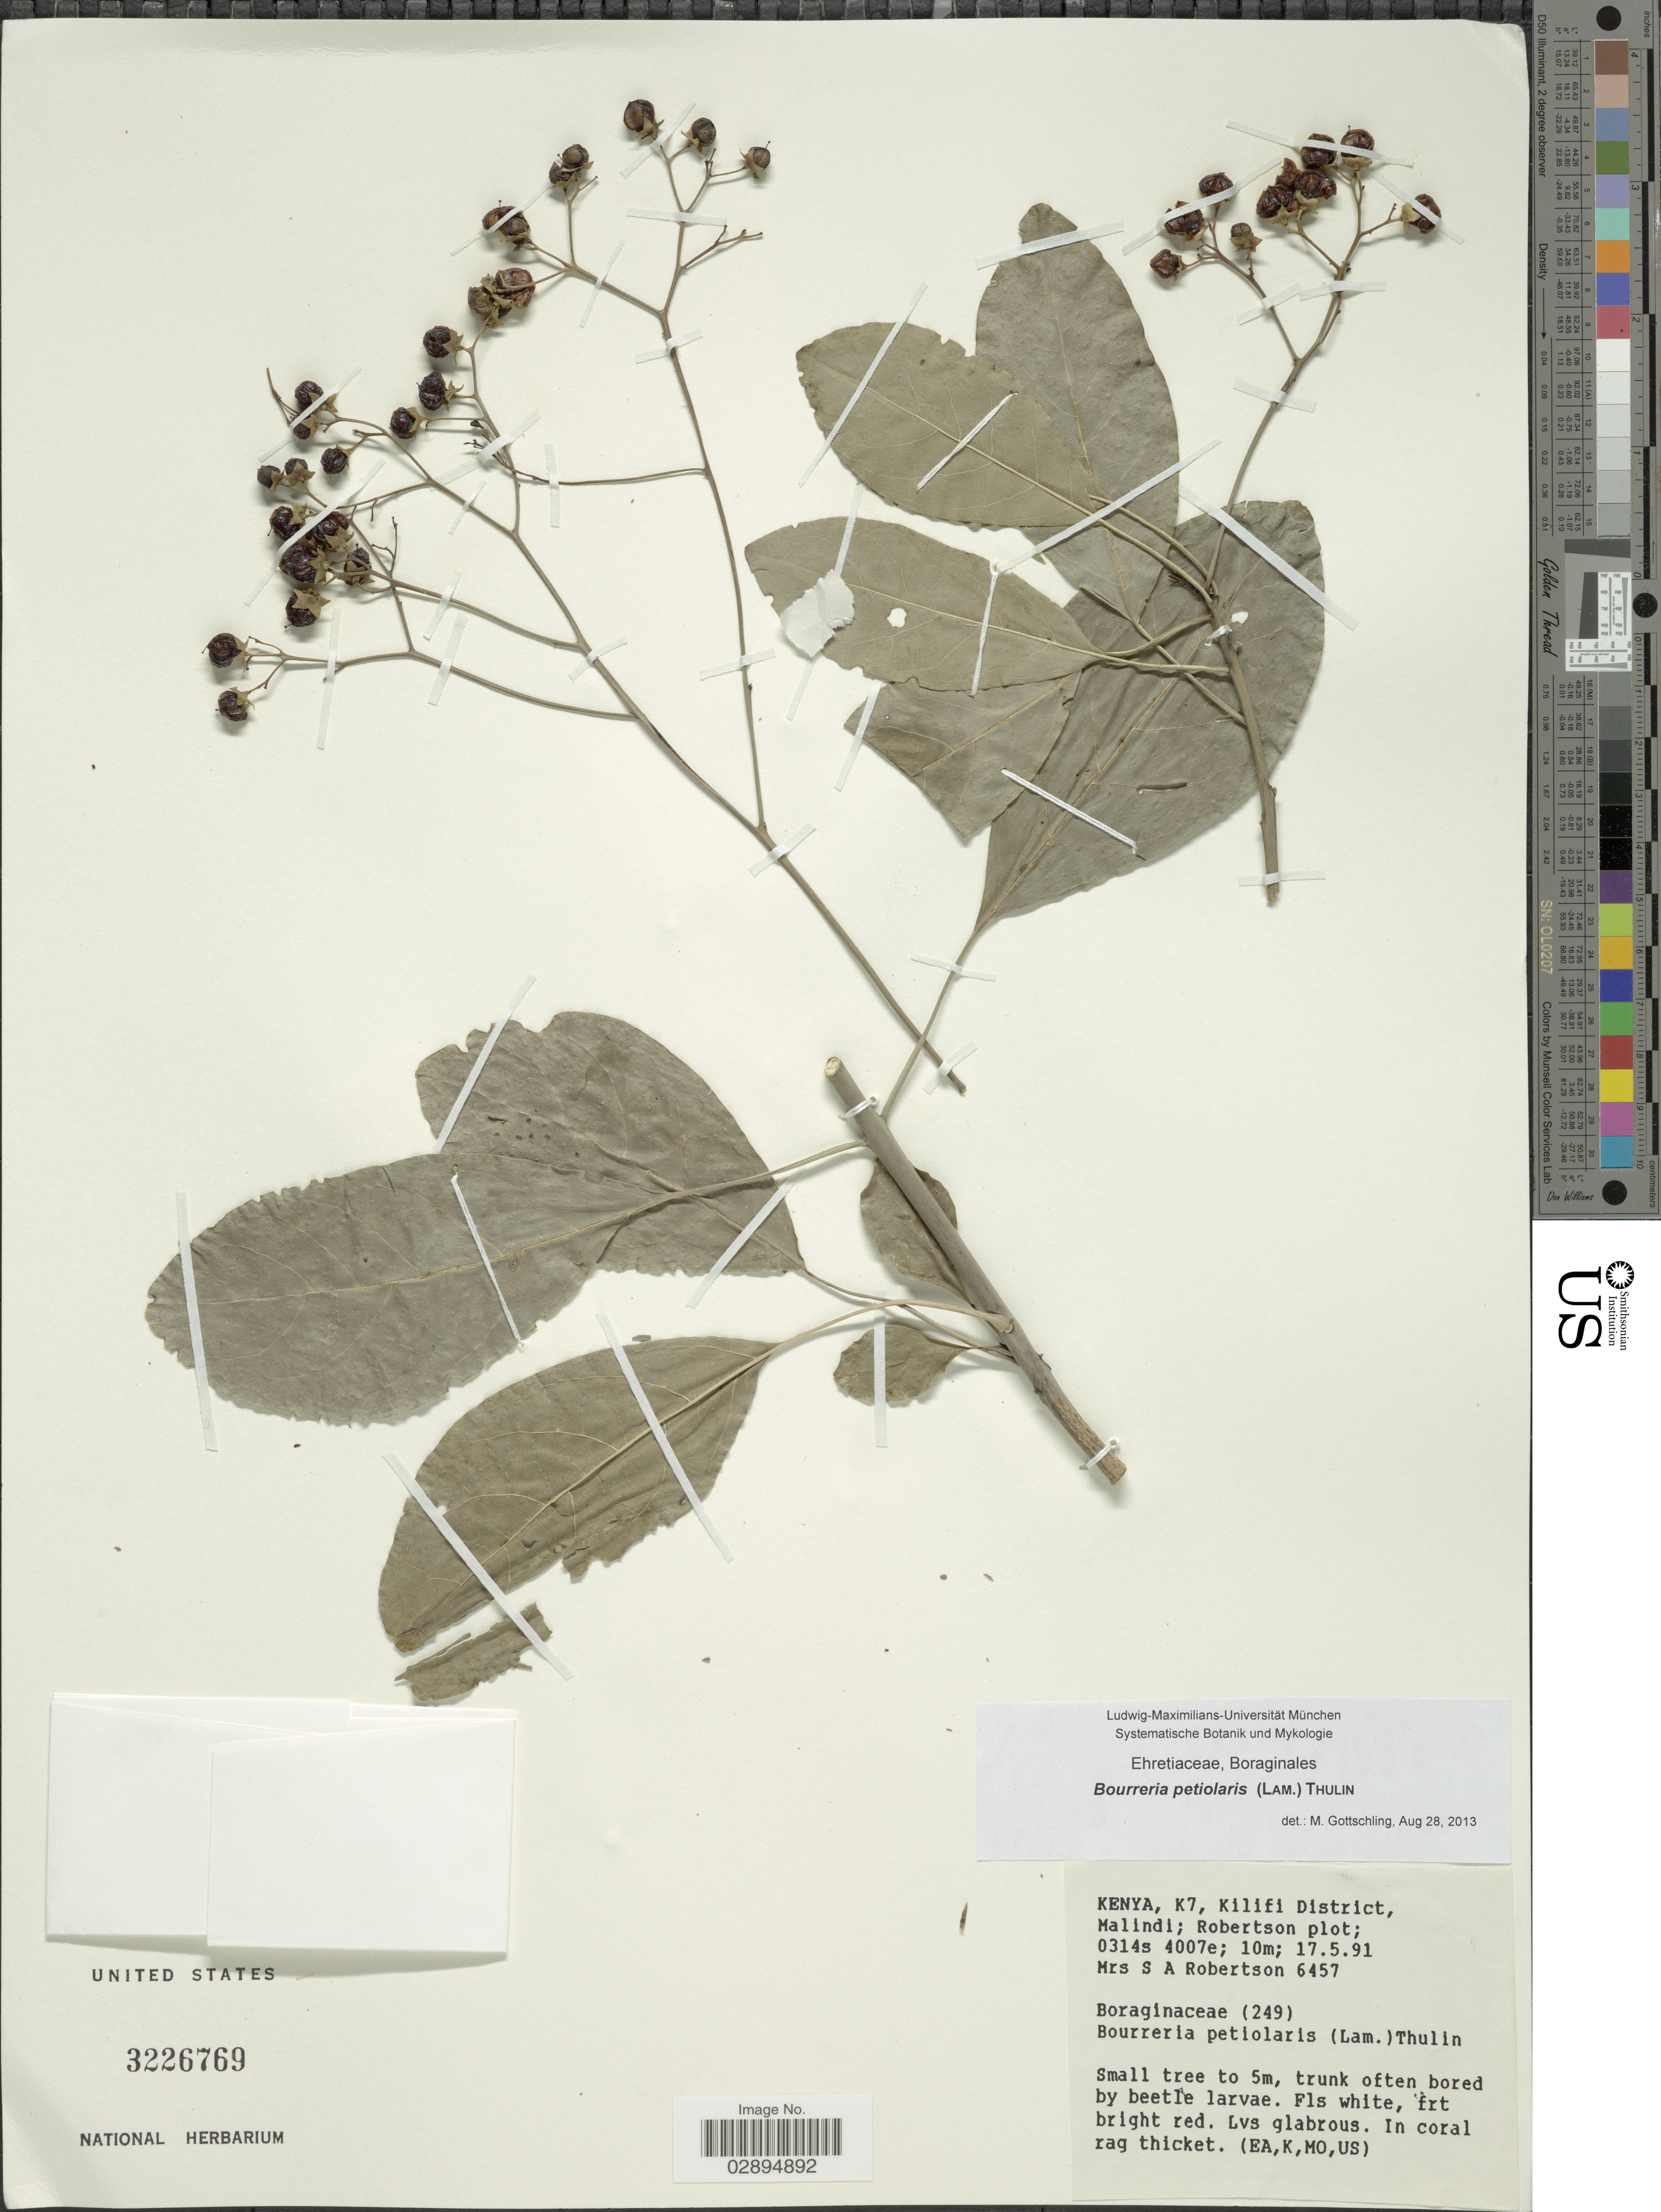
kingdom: Plantae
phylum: Tracheophyta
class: Magnoliopsida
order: Boraginales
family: Ehretiaceae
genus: Bourreria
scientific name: Bourreria petiolaris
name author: (Lam.) Thulin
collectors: S. Robertson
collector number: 6457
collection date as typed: Transcribed d/m/y: 17/5/91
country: Kenya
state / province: Kilifi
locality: K7, Kilifi District, Malindi.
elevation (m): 10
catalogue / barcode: US 3226769